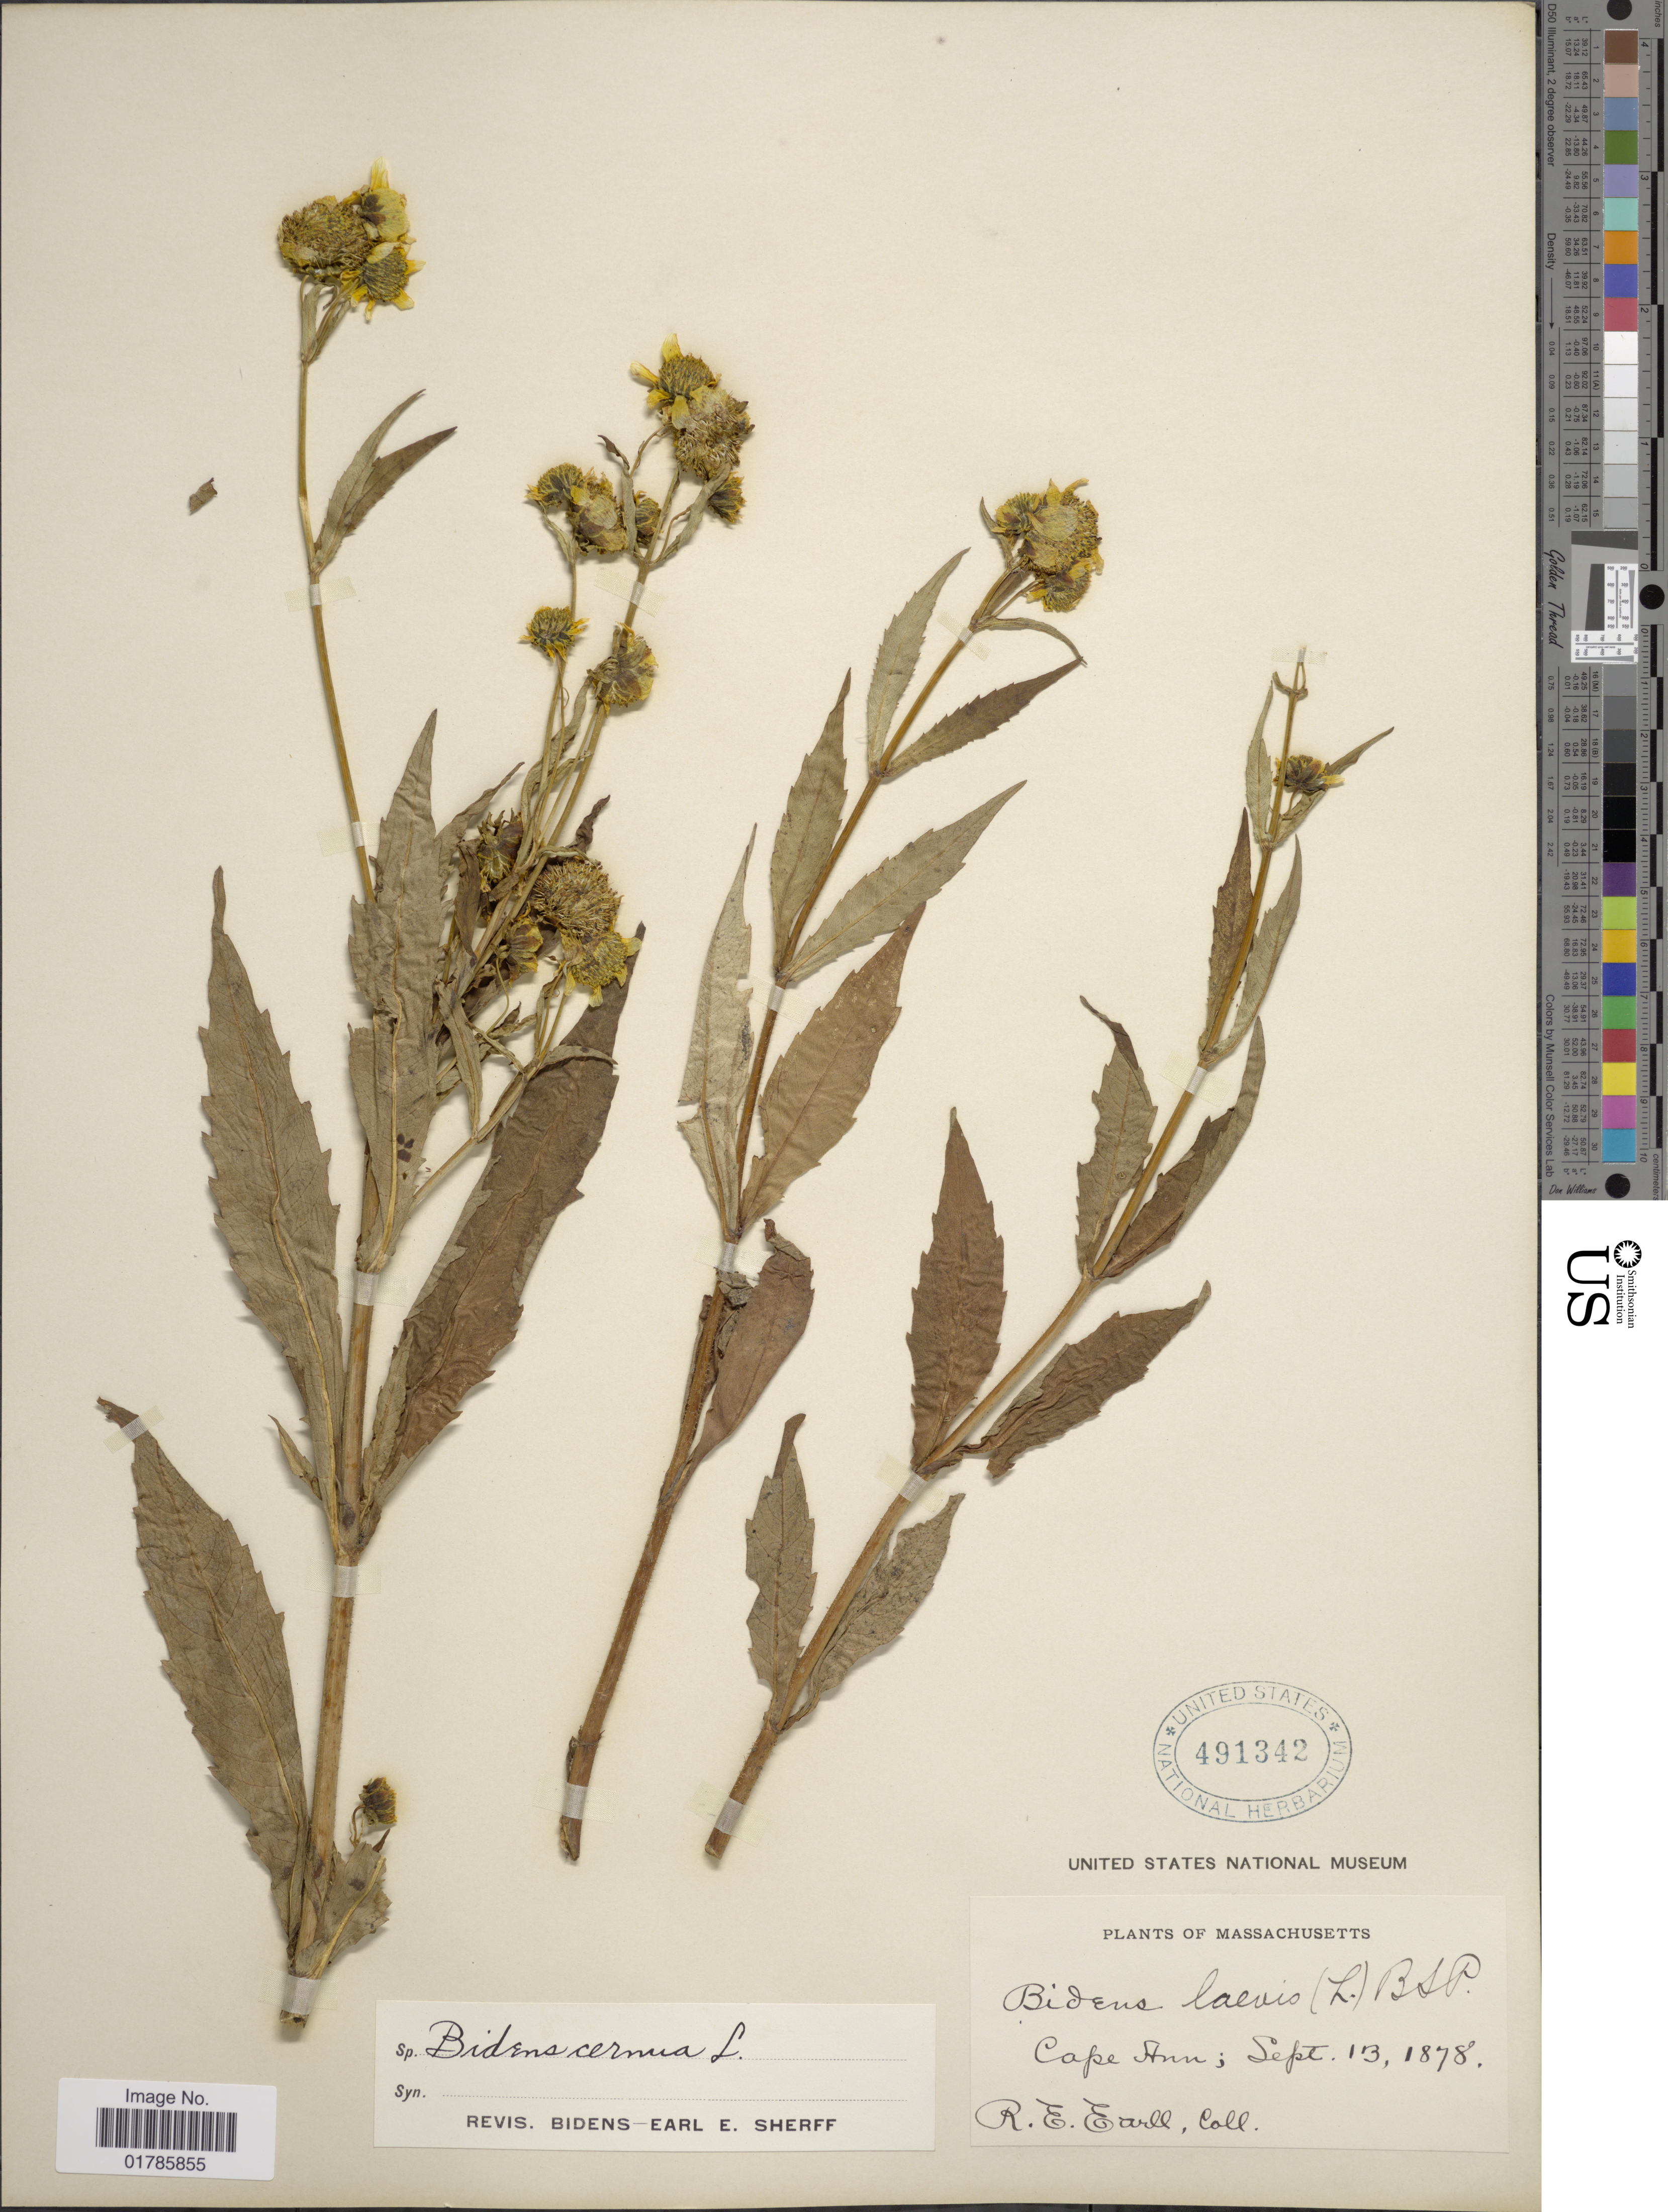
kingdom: Plantae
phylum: Tracheophyta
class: Magnoliopsida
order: Asterales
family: Asteraceae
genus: Bidens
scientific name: Bidens cernua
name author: L.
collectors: R. Earll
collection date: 1878-09-13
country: United States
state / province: Massachusetts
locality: Cape Ann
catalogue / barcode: US 491342